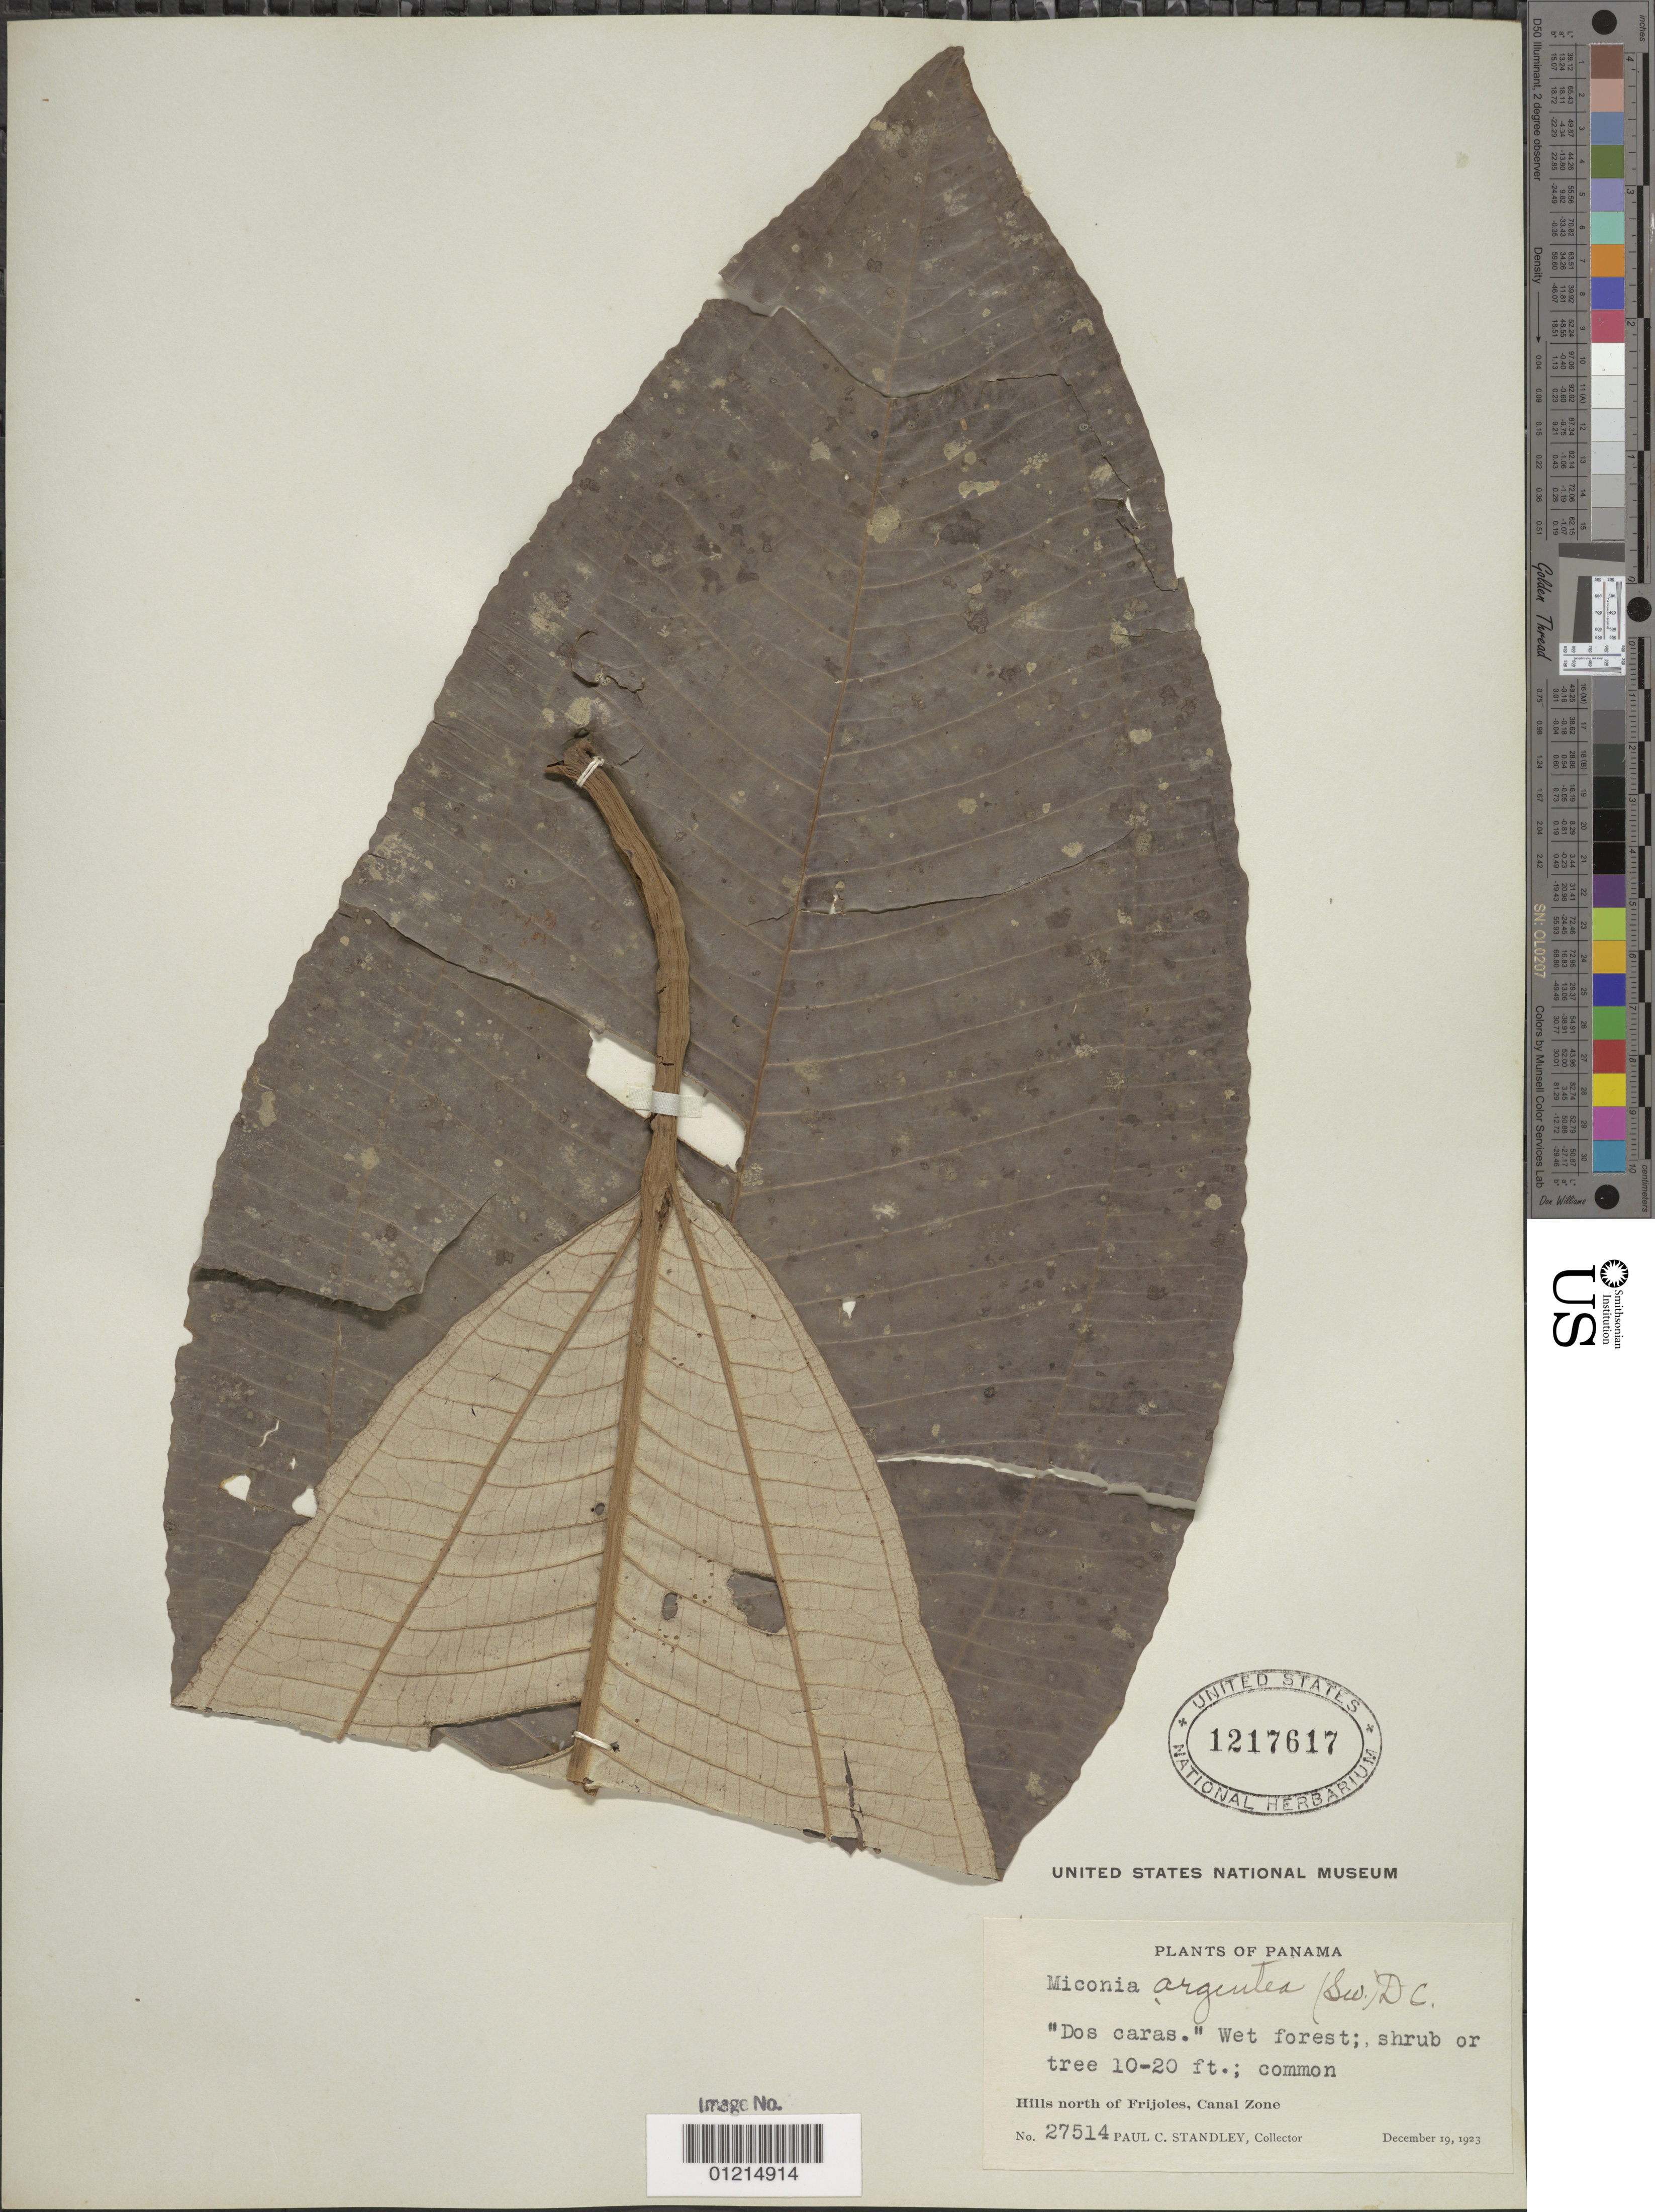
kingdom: Plantae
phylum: Tracheophyta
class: Magnoliopsida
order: Myrtales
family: Melastomataceae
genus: Miconia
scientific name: Miconia argentea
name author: (Sw.) DC.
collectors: P. C. Standley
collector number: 27514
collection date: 1923-12-19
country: Panama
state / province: Colón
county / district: Canal Zone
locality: Hills N of Frijoles.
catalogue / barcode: US 1217617